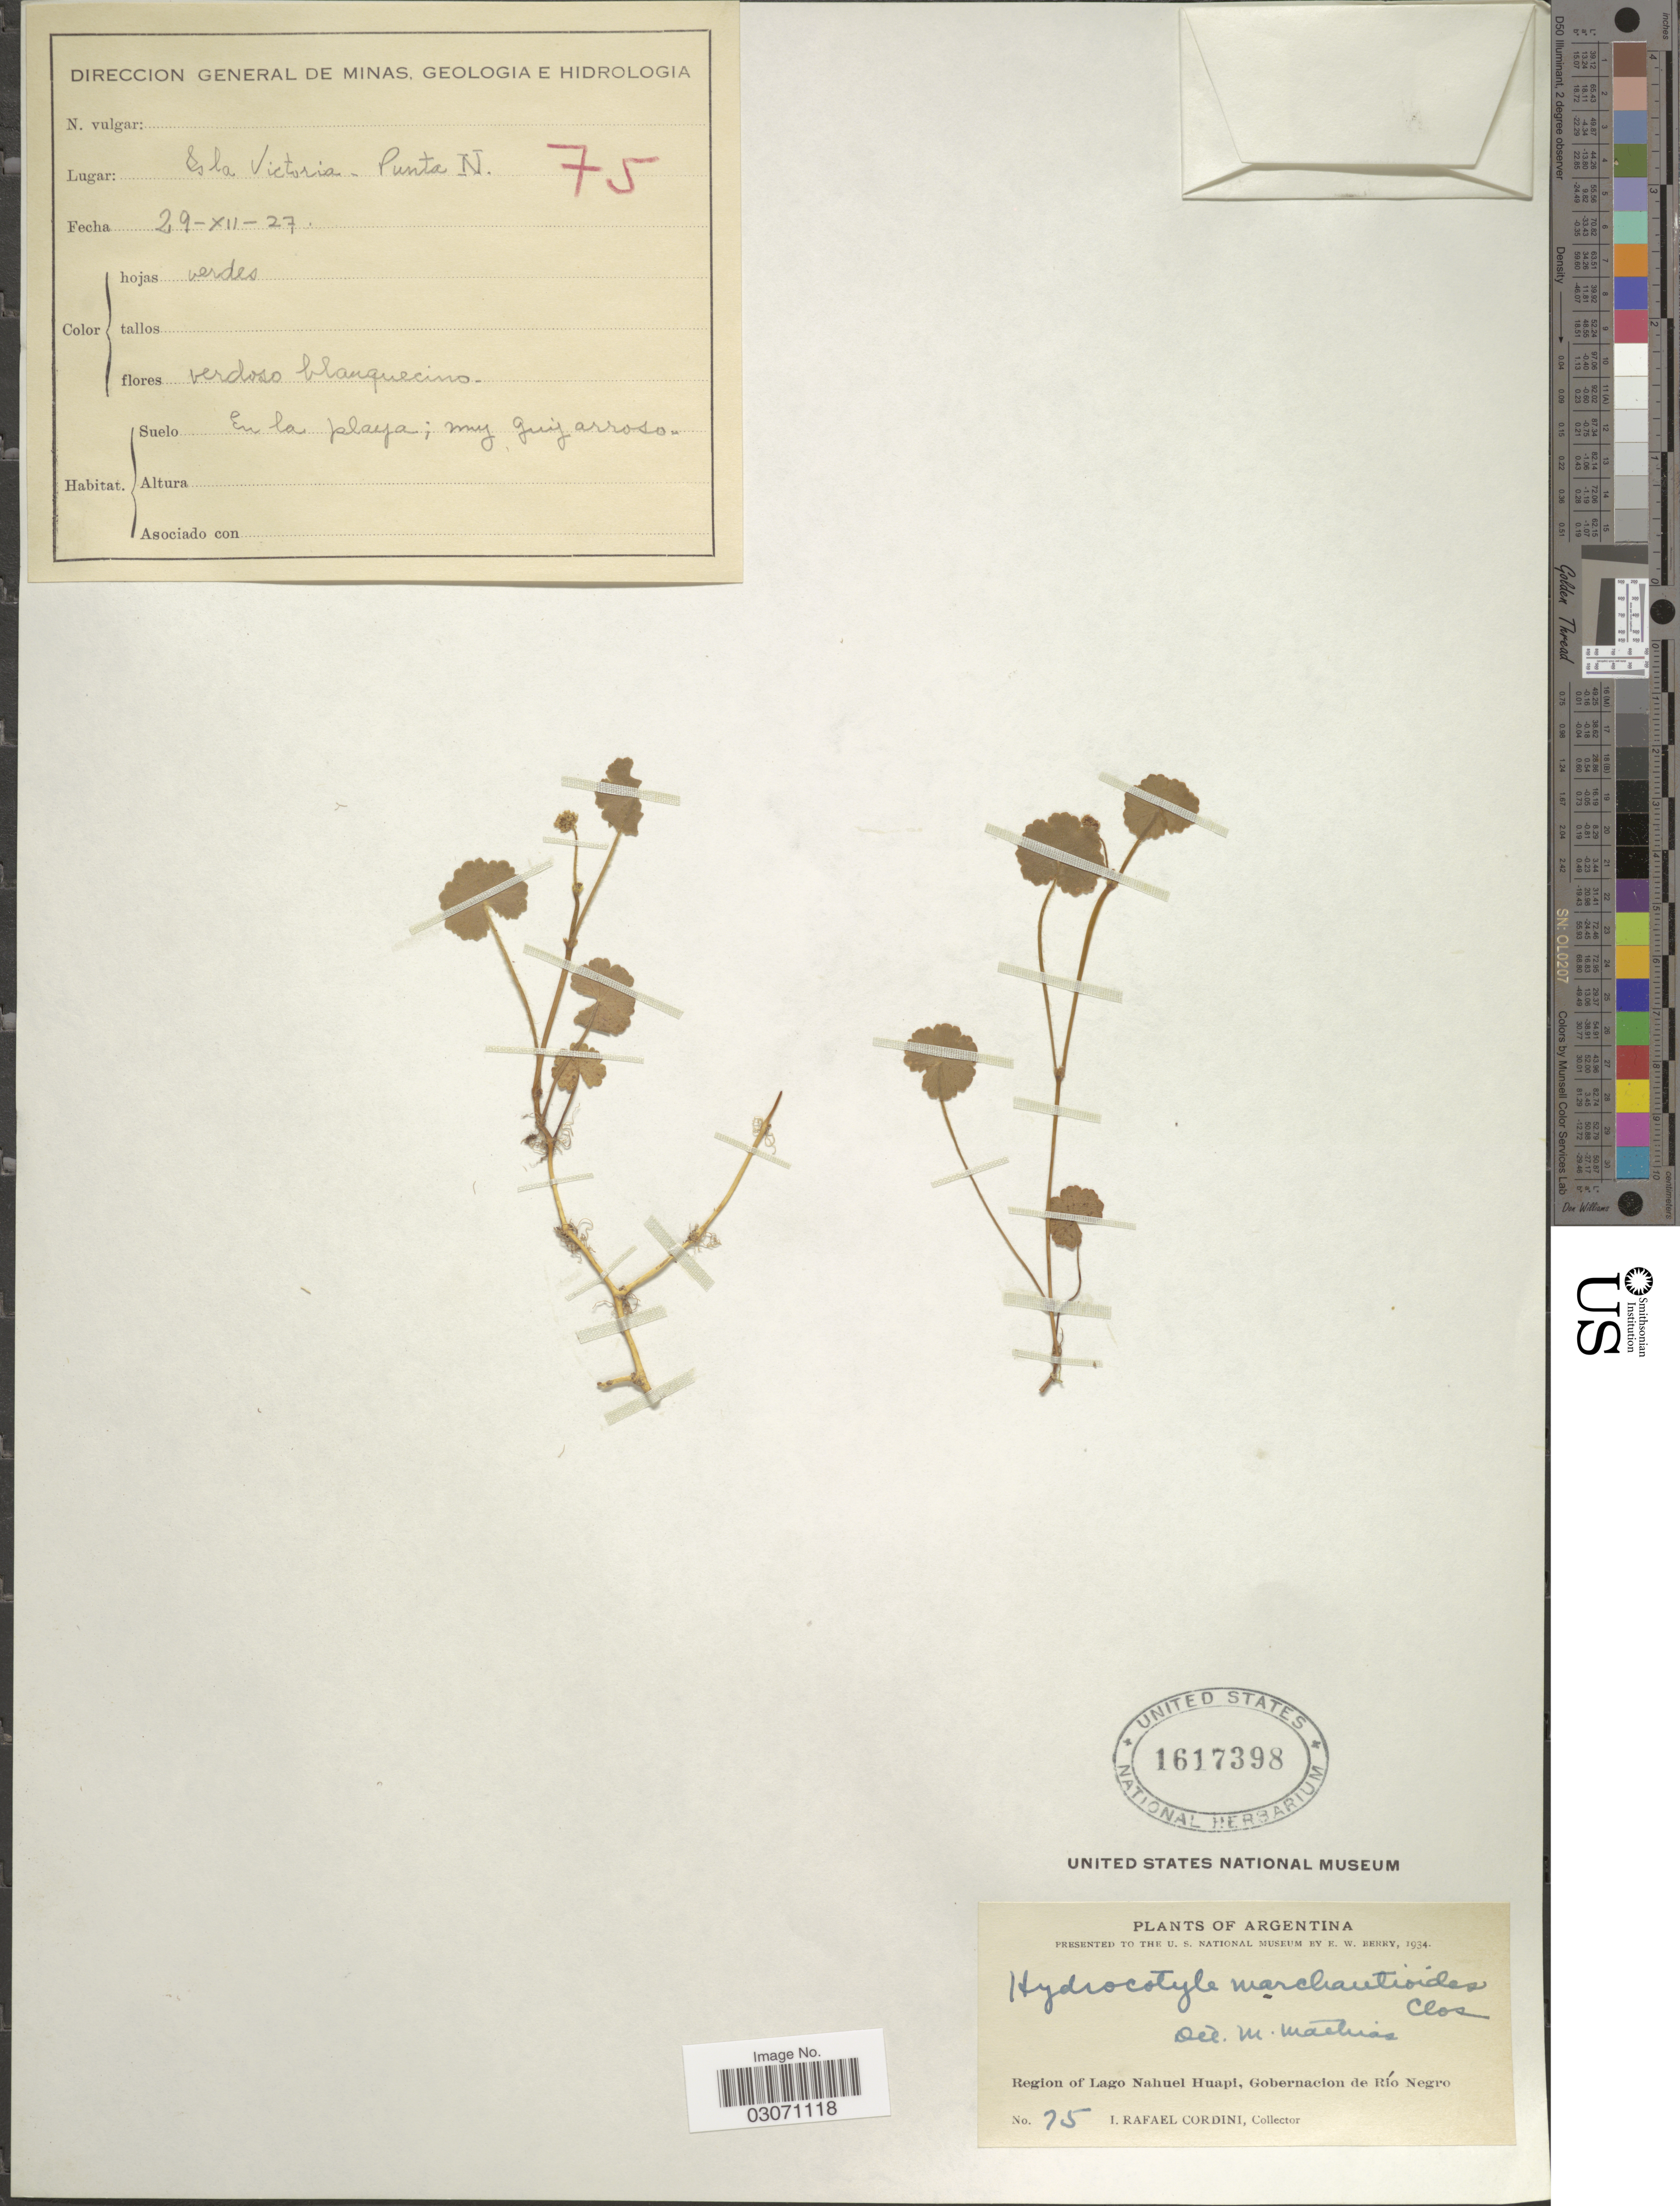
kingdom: Plantae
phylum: Tracheophyta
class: Magnoliopsida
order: Apiales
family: Araliaceae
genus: Hydrocotyle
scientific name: Hydrocotyle marchantioides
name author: Clos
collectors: I. Cordini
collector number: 75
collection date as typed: Transcribed d/m/y: 29/12/27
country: Argentina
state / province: Rio Negro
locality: Region of Lago Nahuel Huapi, Gobernacion de Río Negro, Es la Victoria - Punta N.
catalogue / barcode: US 1617398